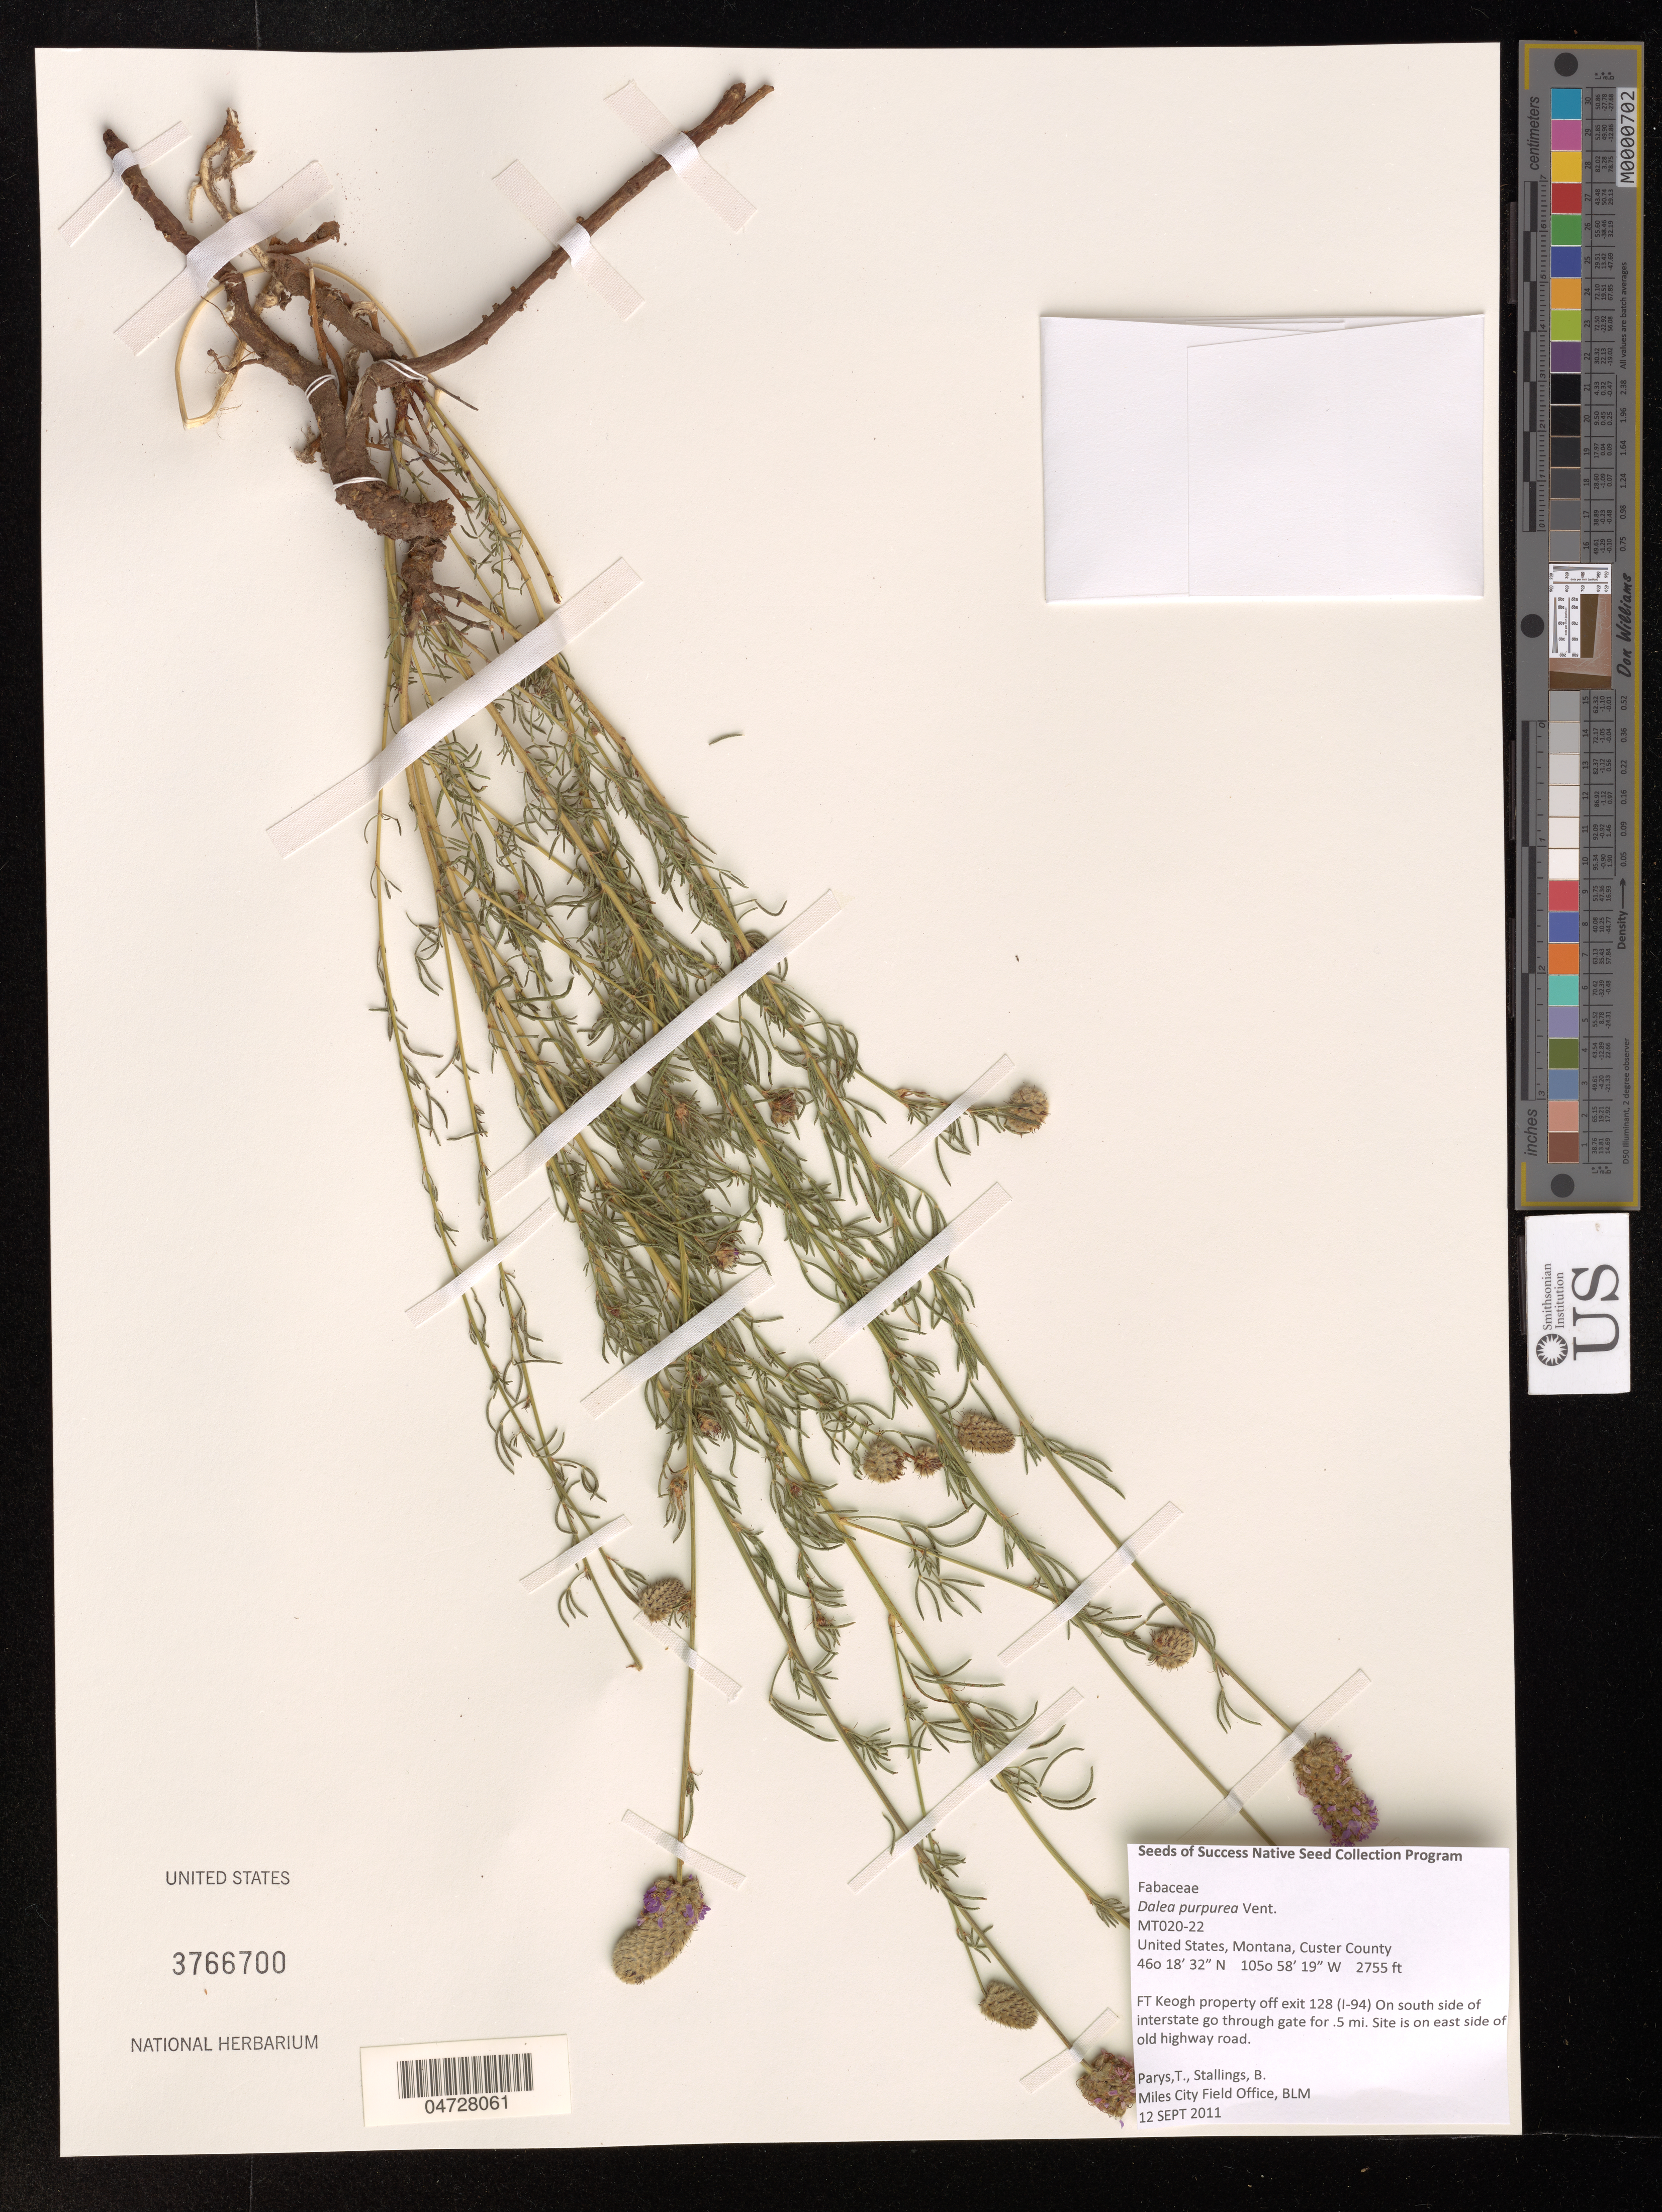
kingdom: Plantae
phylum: Tracheophyta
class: Magnoliopsida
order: Fabales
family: Fabaceae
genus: Dalea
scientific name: Dalea purpurea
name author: Vent.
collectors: T. Parys & B. Stallings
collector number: MT020-22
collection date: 2011-09-12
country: United States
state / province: Montana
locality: Montana, Custer County, FT Keogh property off exit 128 (I-94) On south side of interstate go through gate for .5 mi. Site is on east side of old highway road.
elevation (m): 840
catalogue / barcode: US 3766700